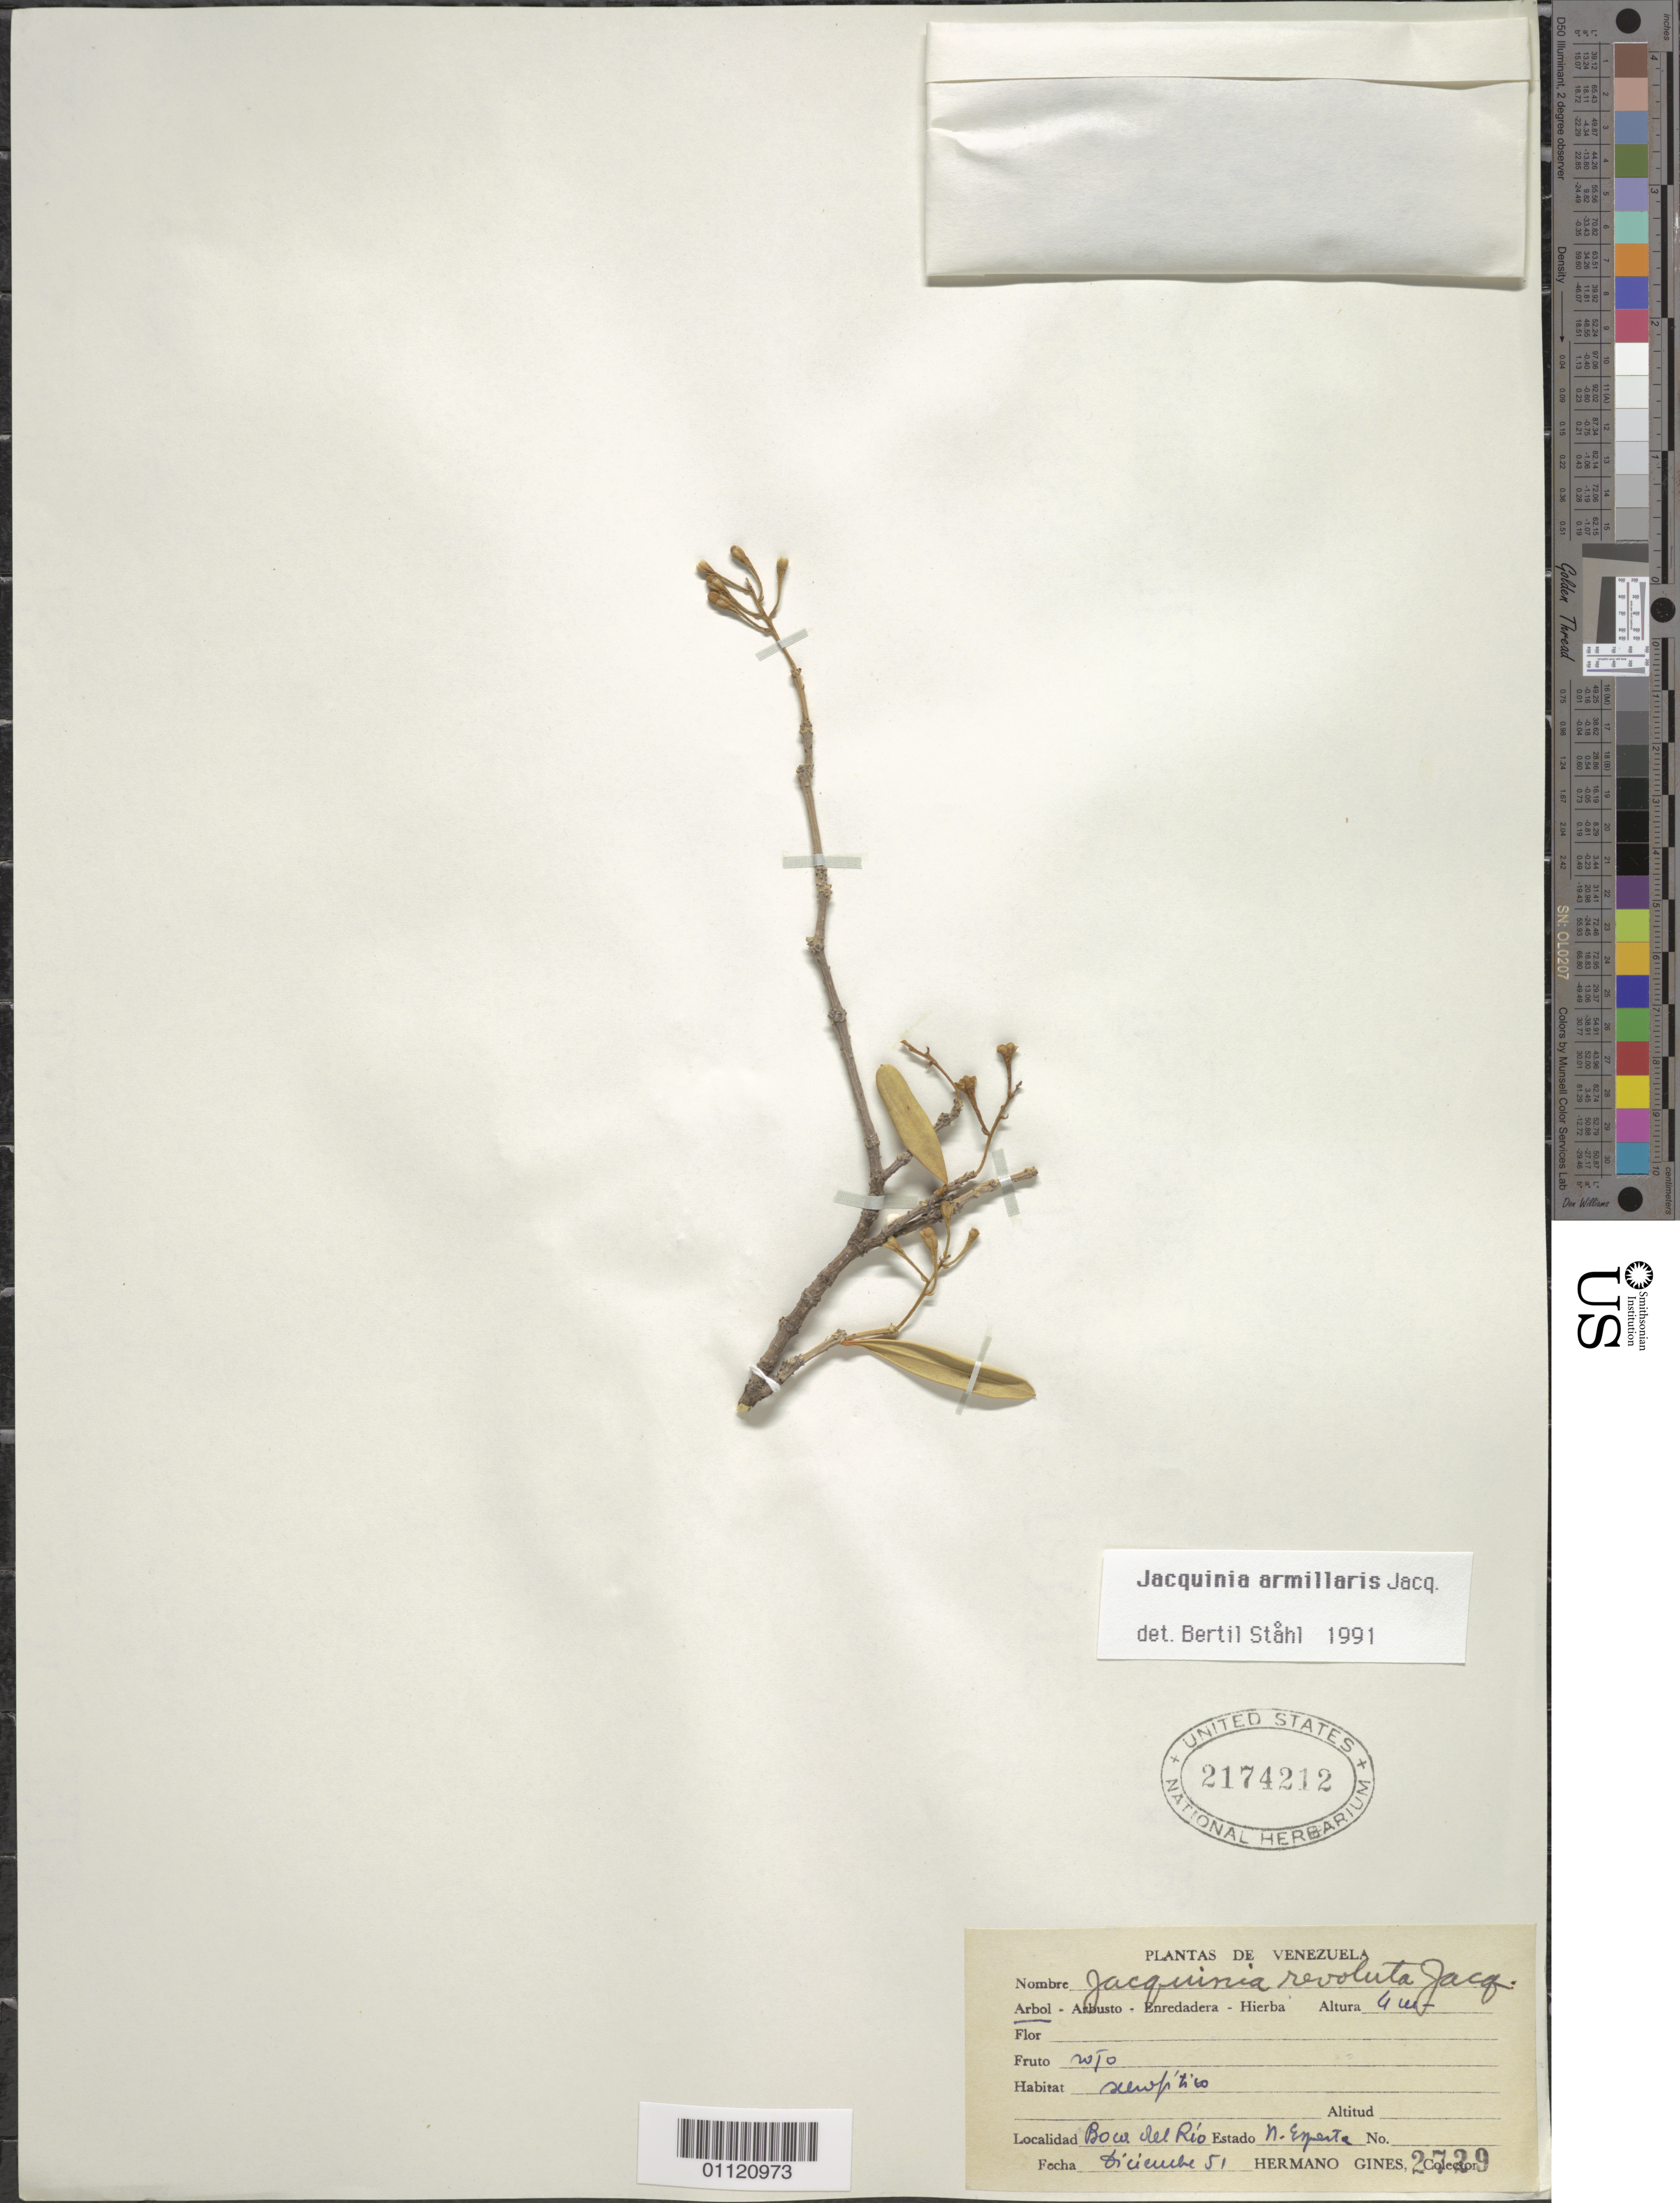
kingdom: Plantae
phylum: Tracheophyta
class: Magnoliopsida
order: Ericales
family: Primulaceae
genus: Jacquinia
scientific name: Jacquinia armillaris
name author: Jacq.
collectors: Bro. Gines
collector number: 2729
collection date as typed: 01 Dec 1951 to 31 Dec 1951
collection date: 1951-12-01/1951-12-31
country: Venezuela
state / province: Nueva Esparta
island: Margarita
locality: Boca del Rio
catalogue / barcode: US 2174212